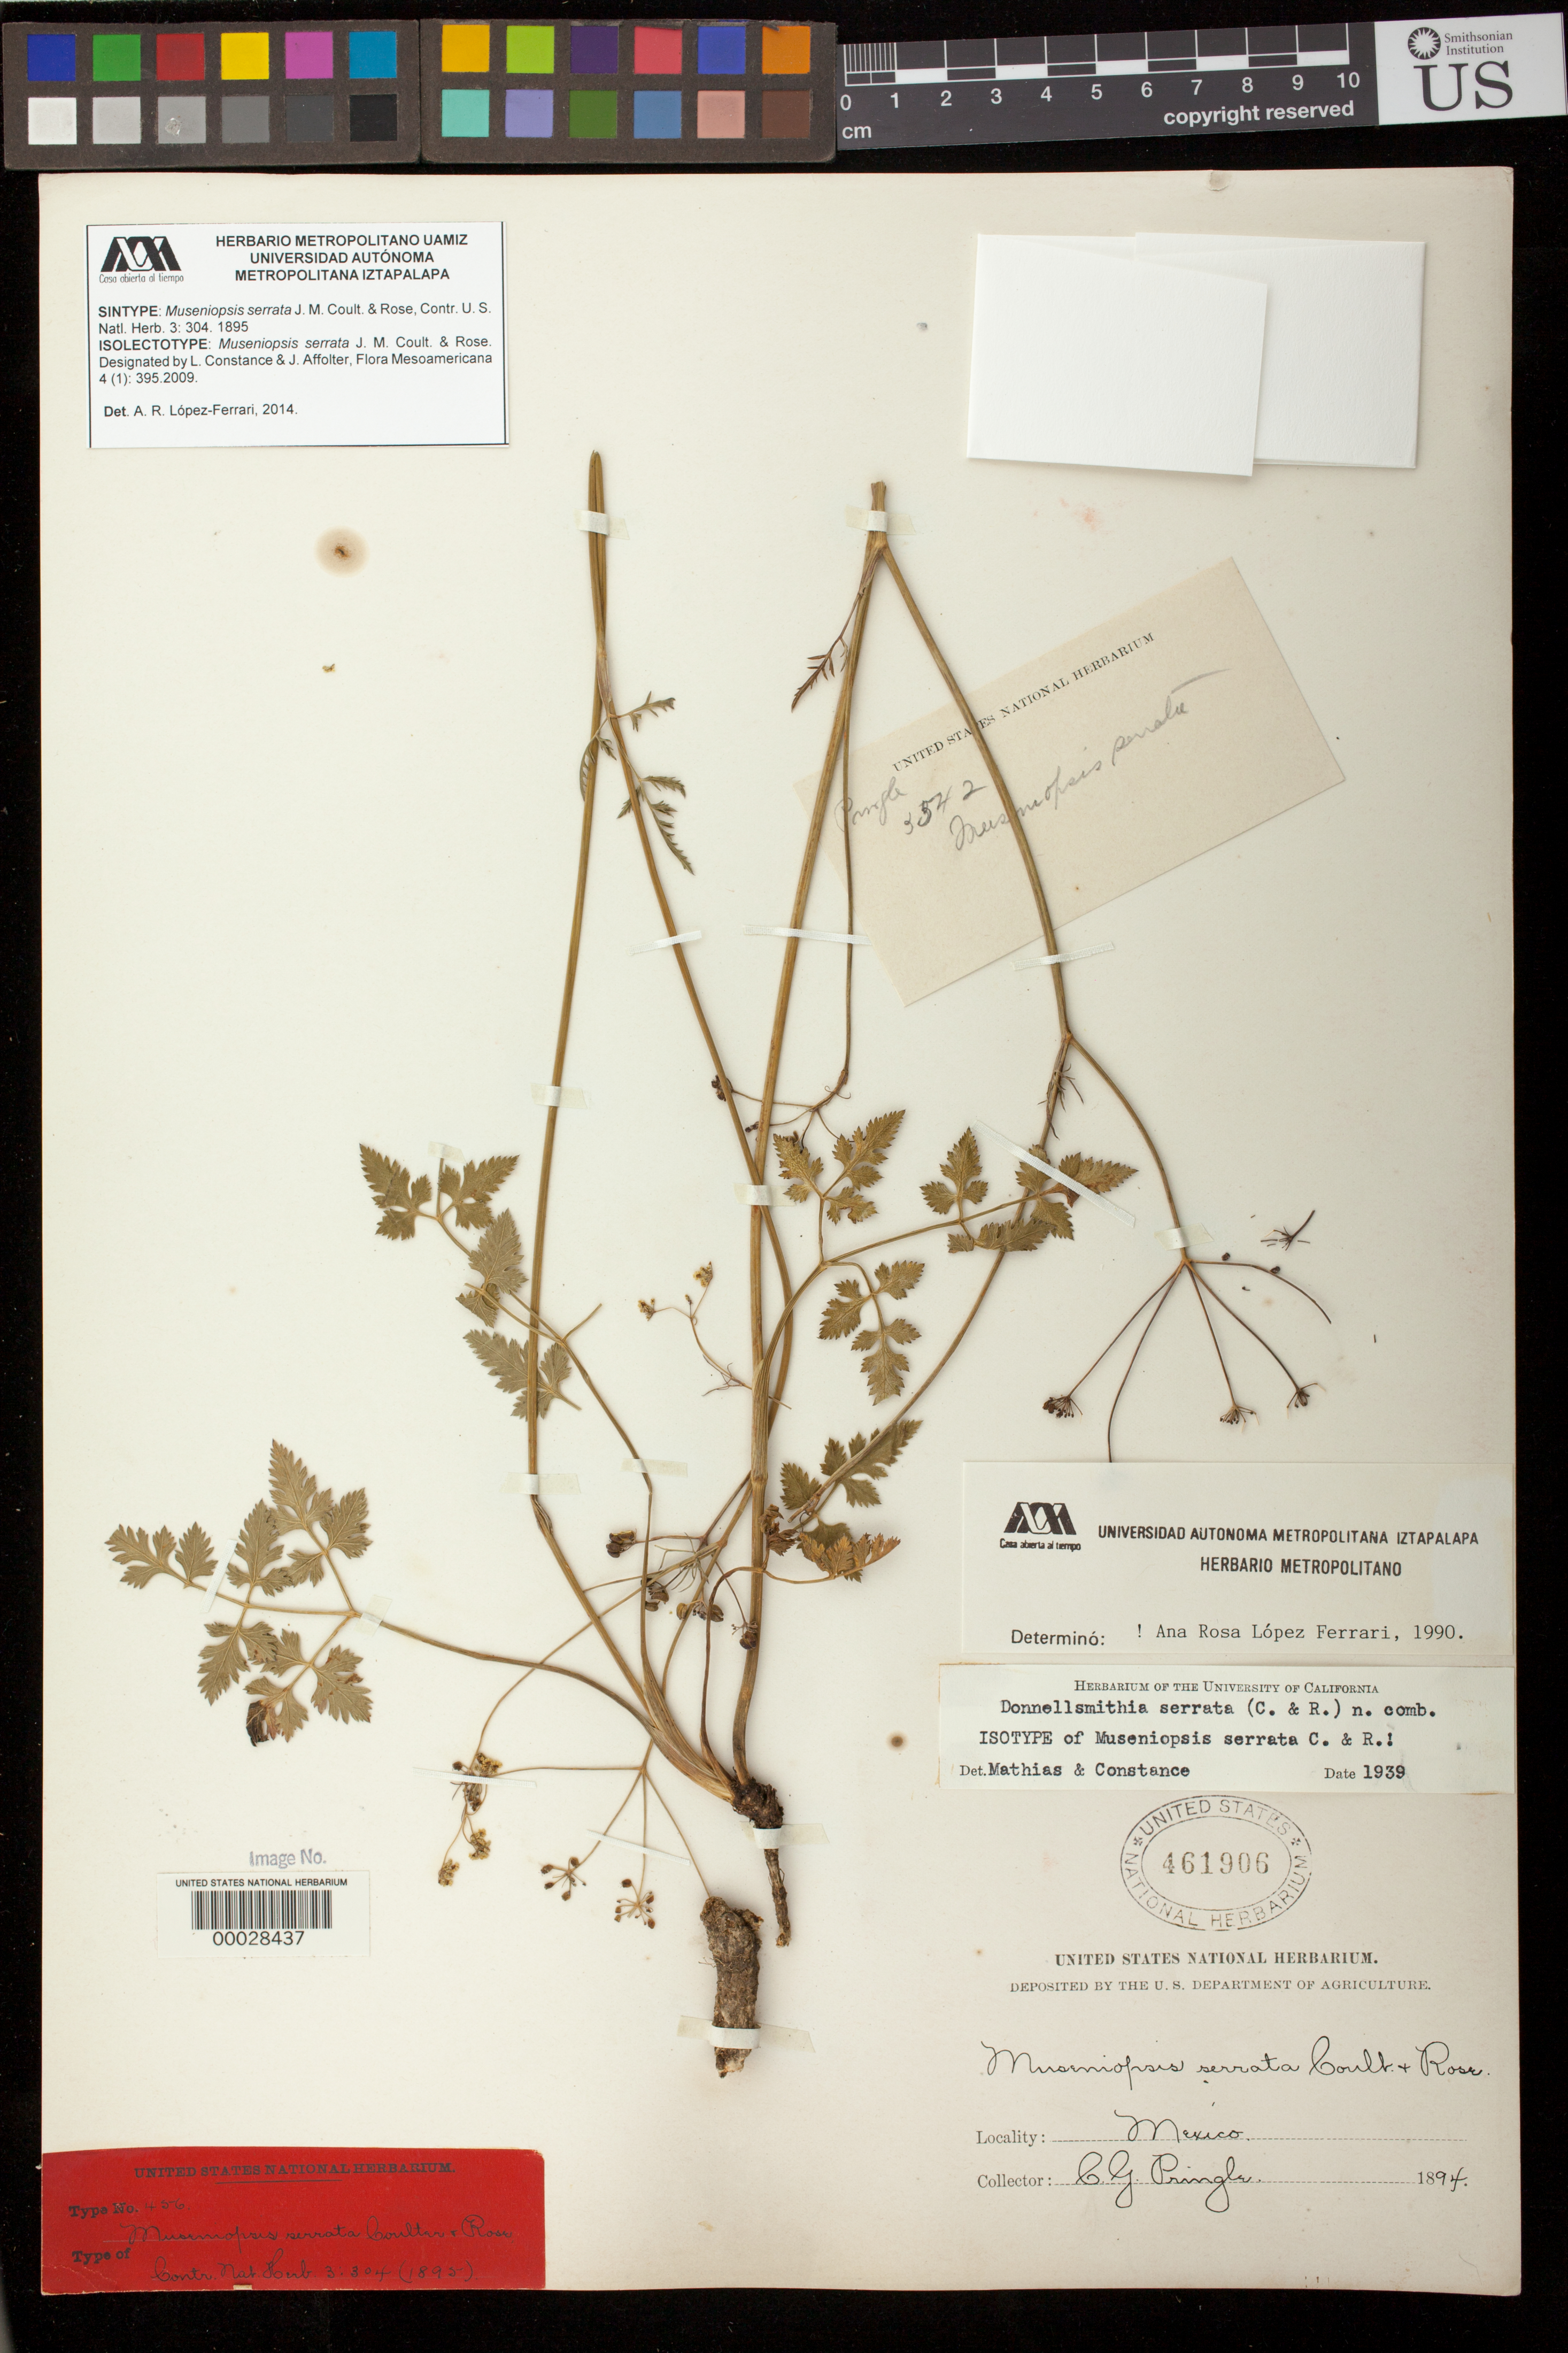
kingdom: Plantae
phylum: Tracheophyta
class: Magnoliopsida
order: Apiales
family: Apiaceae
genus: Museniopsis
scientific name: Museniopsis serrata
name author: J.M. Coult. & Rose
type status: Isolectotype; Syntype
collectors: C. G. Pringle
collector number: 5542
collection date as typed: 21 Aug 1894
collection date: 1894-08-21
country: Mexico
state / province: Oaxaca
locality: Mts. of Continental Divide.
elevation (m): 2286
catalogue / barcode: US 461906